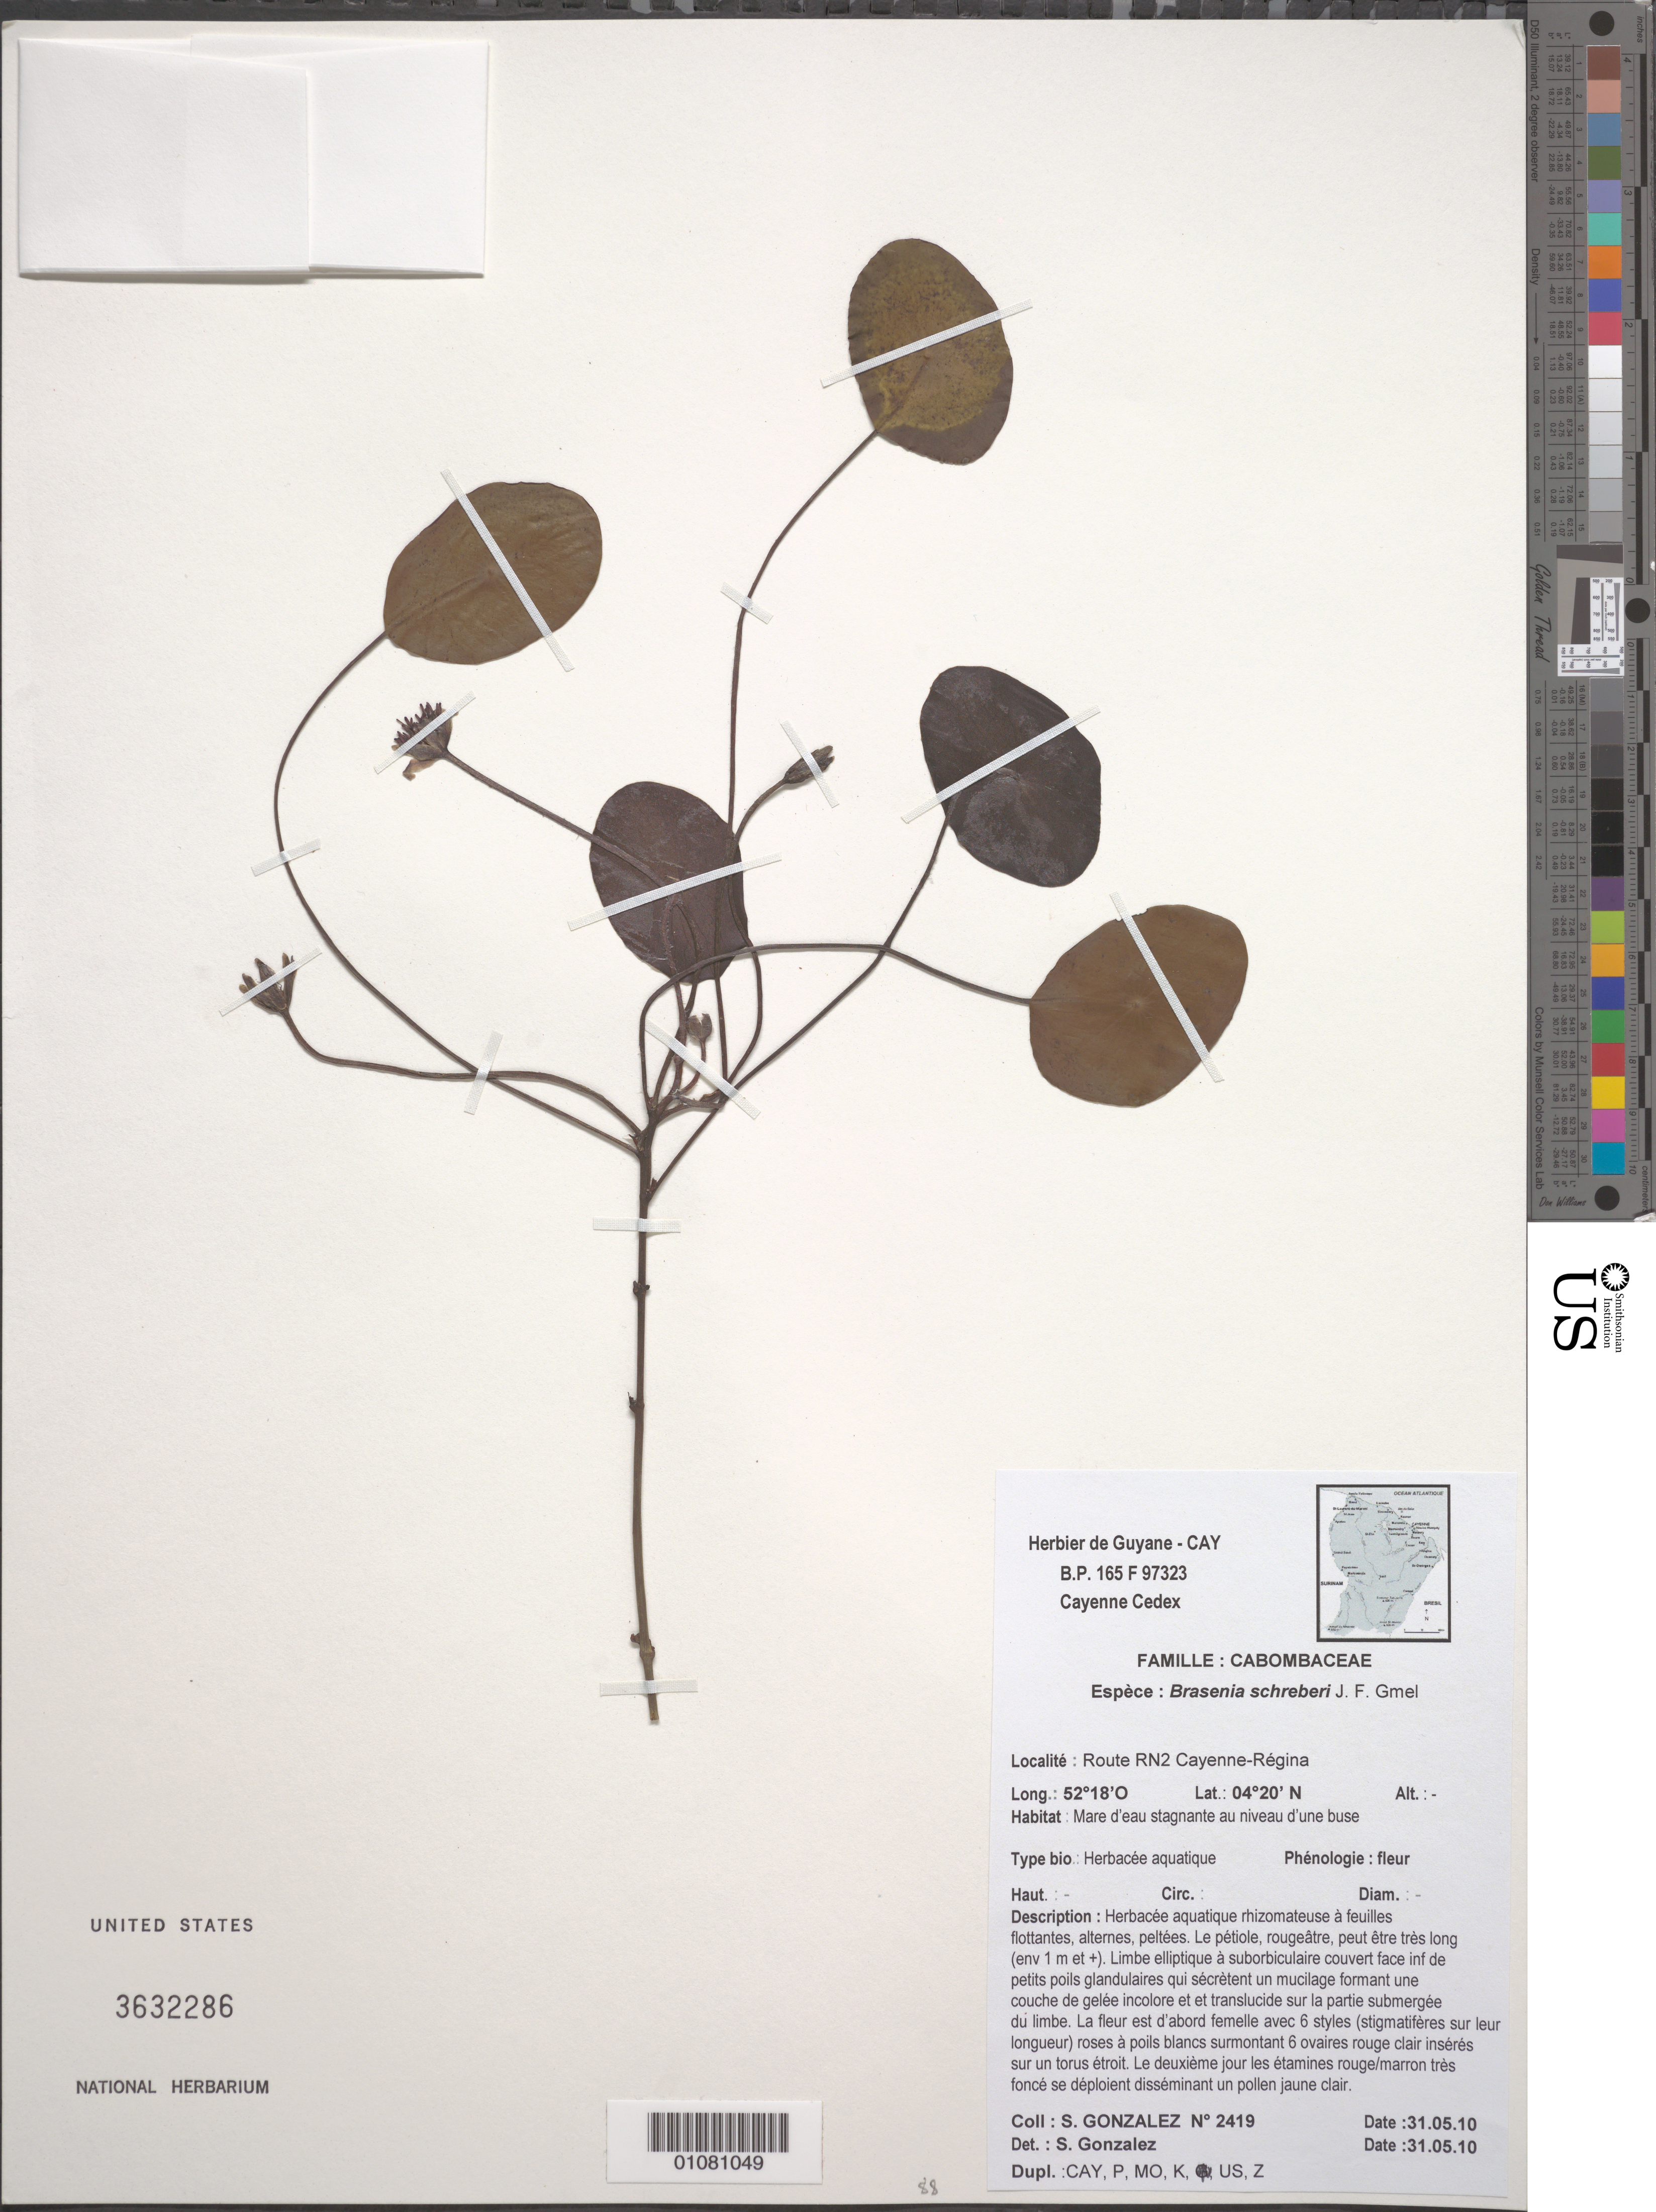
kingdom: Plantae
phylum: Tracheophyta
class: Magnoliopsida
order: Nymphaeales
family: Cabombaceae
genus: Brasenia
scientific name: Brasenia schreberi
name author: J.F. Gmel.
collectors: S. Gonzalez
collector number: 2419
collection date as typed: Transcribed d/m/y: 31/5/10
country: French Guiana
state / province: Cayenne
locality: Route RN2 Cayenne-Régina.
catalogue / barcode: US 3632286